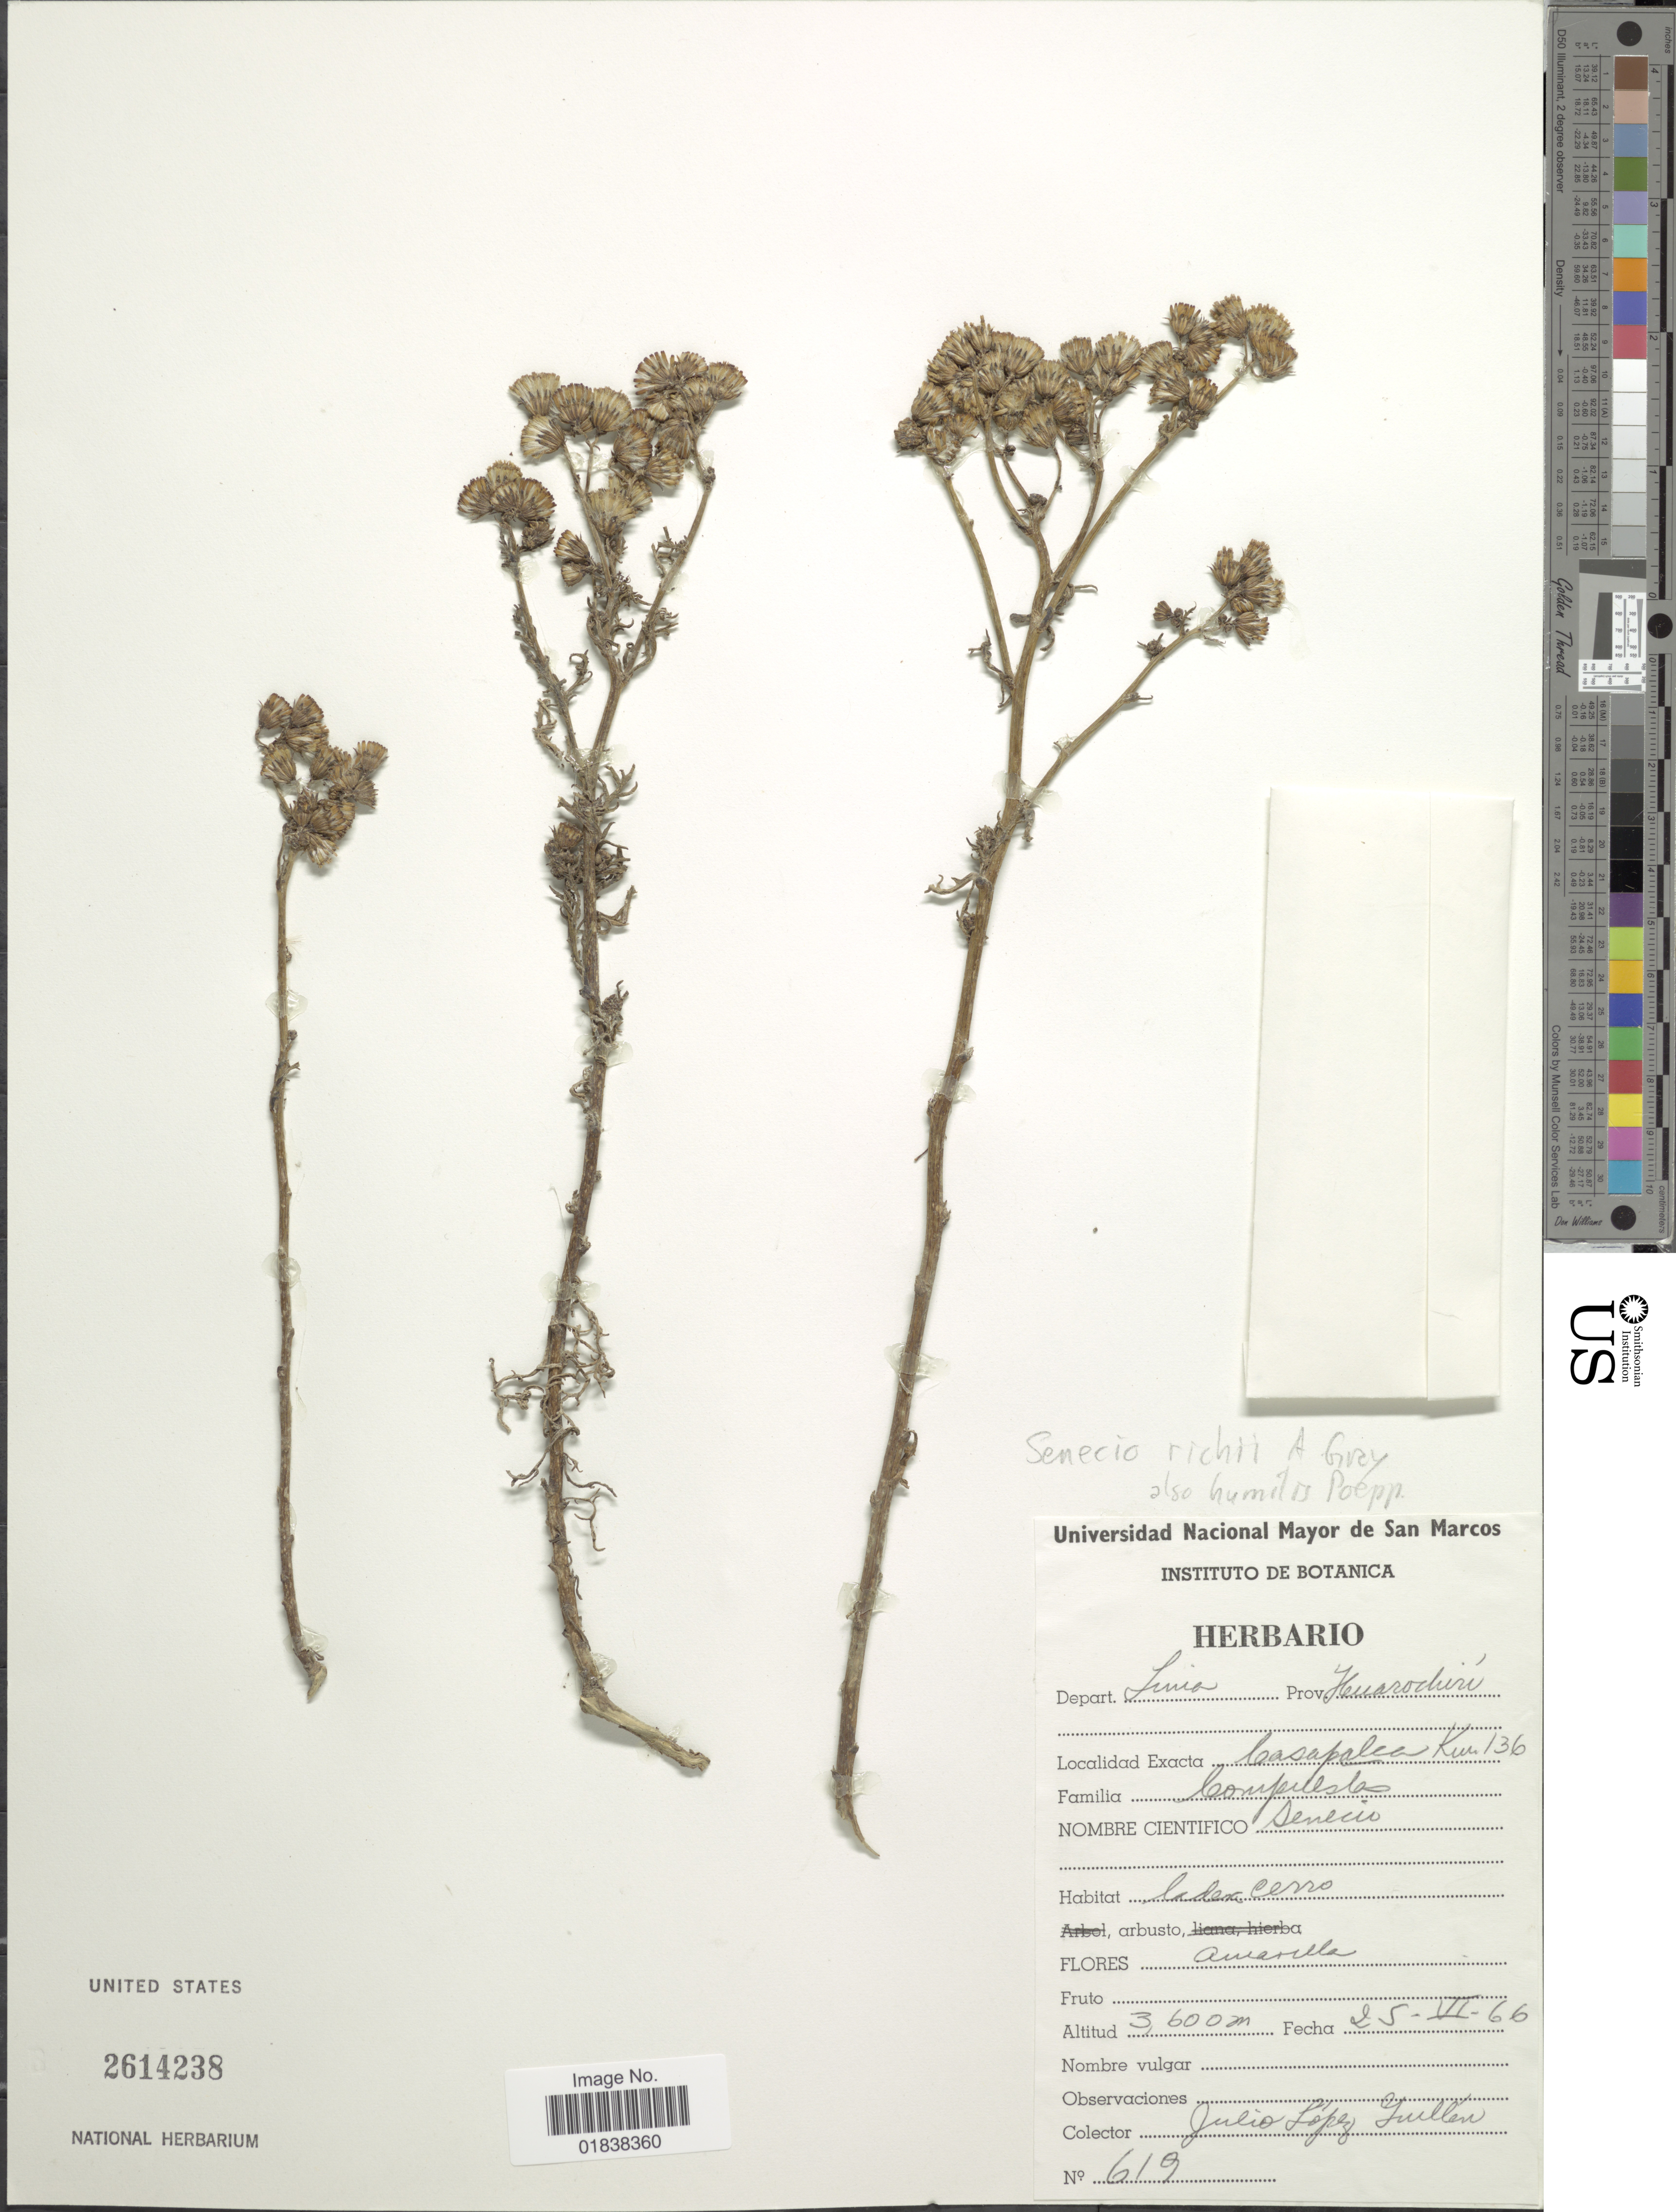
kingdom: Plantae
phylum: Tracheophyta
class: Magnoliopsida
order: Asterales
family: Asteraceae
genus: Senecio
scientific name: Senecio richii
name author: A. Gray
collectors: J. López Guillén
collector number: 619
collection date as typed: Transcribed d/m/y: 25/6/66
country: Peru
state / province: Lima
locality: Prov. Huarochiri, Casapalca km 136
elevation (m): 3600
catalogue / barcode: US 2614238